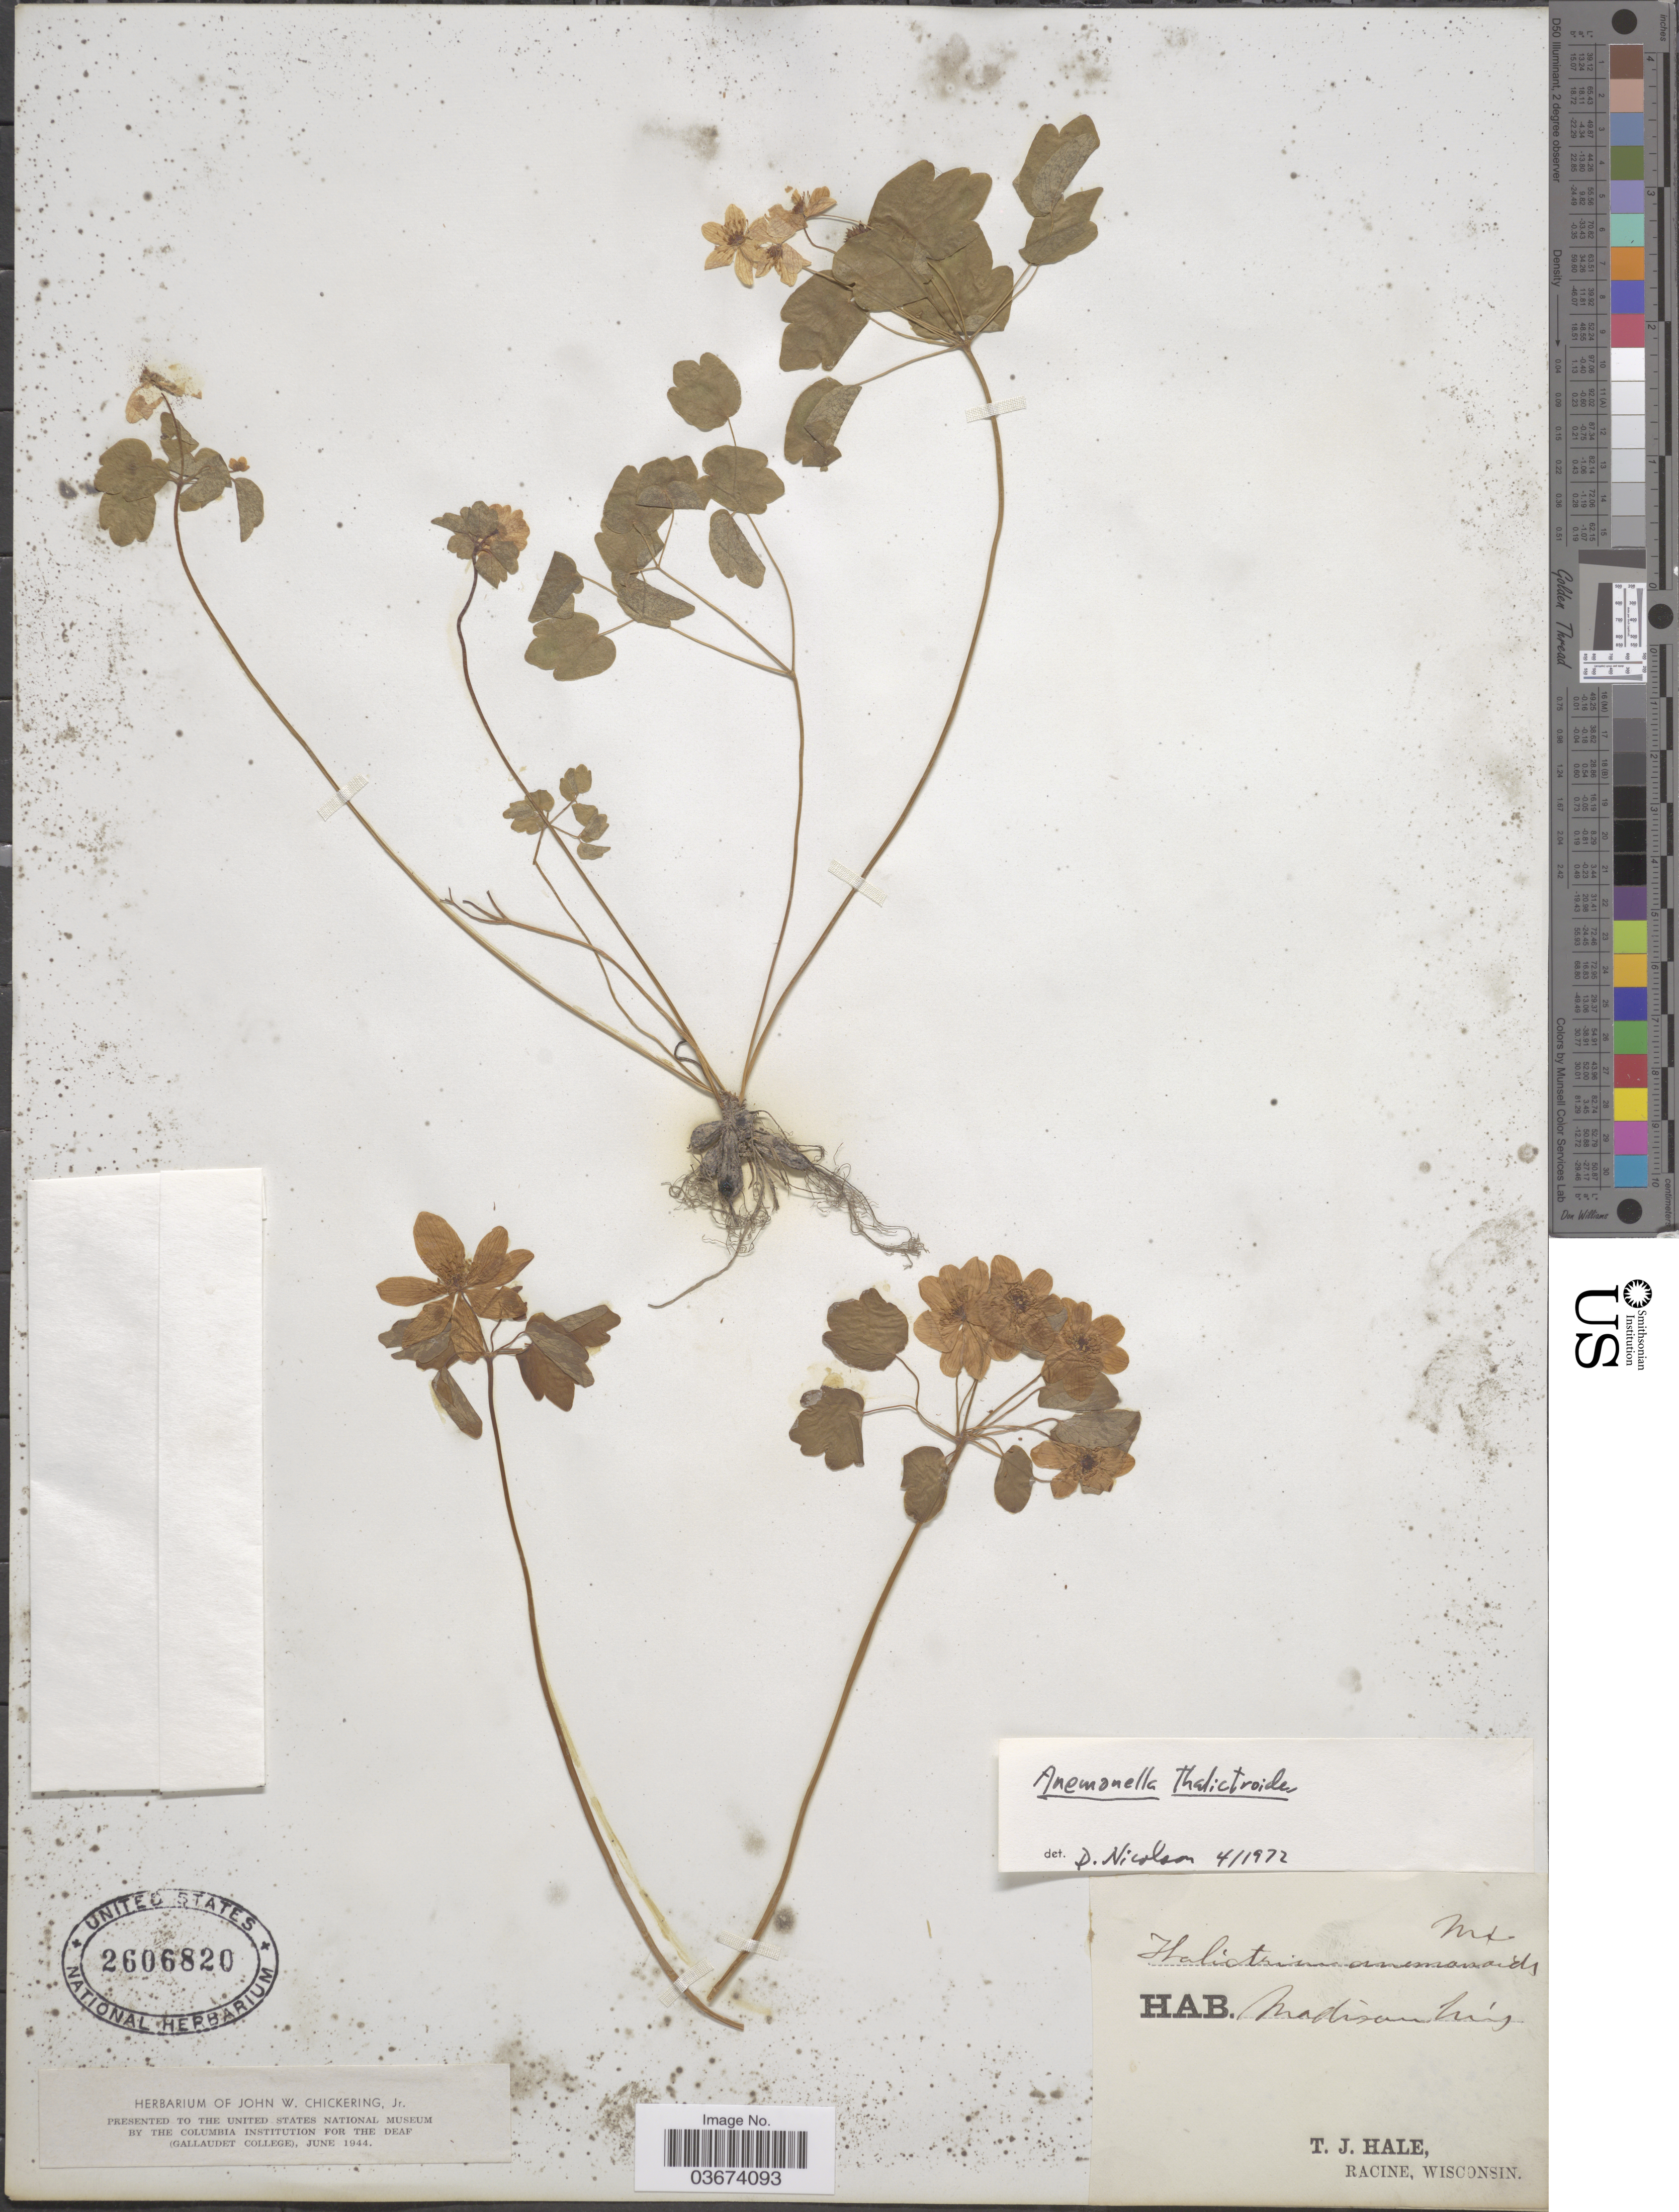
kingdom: Plantae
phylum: Tracheophyta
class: Magnoliopsida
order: Ranunculales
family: Ranunculaceae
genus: Thalictrum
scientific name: Thalictrum thalictroides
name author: (L.) A.J. Eames & B. Boivin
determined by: Strong, M. T., (US), Smithsonian Institution - National Museum of Natural History (UNITED STATES)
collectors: T. Hale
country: United States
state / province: Wisconsin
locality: Madison.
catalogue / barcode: US 2606820